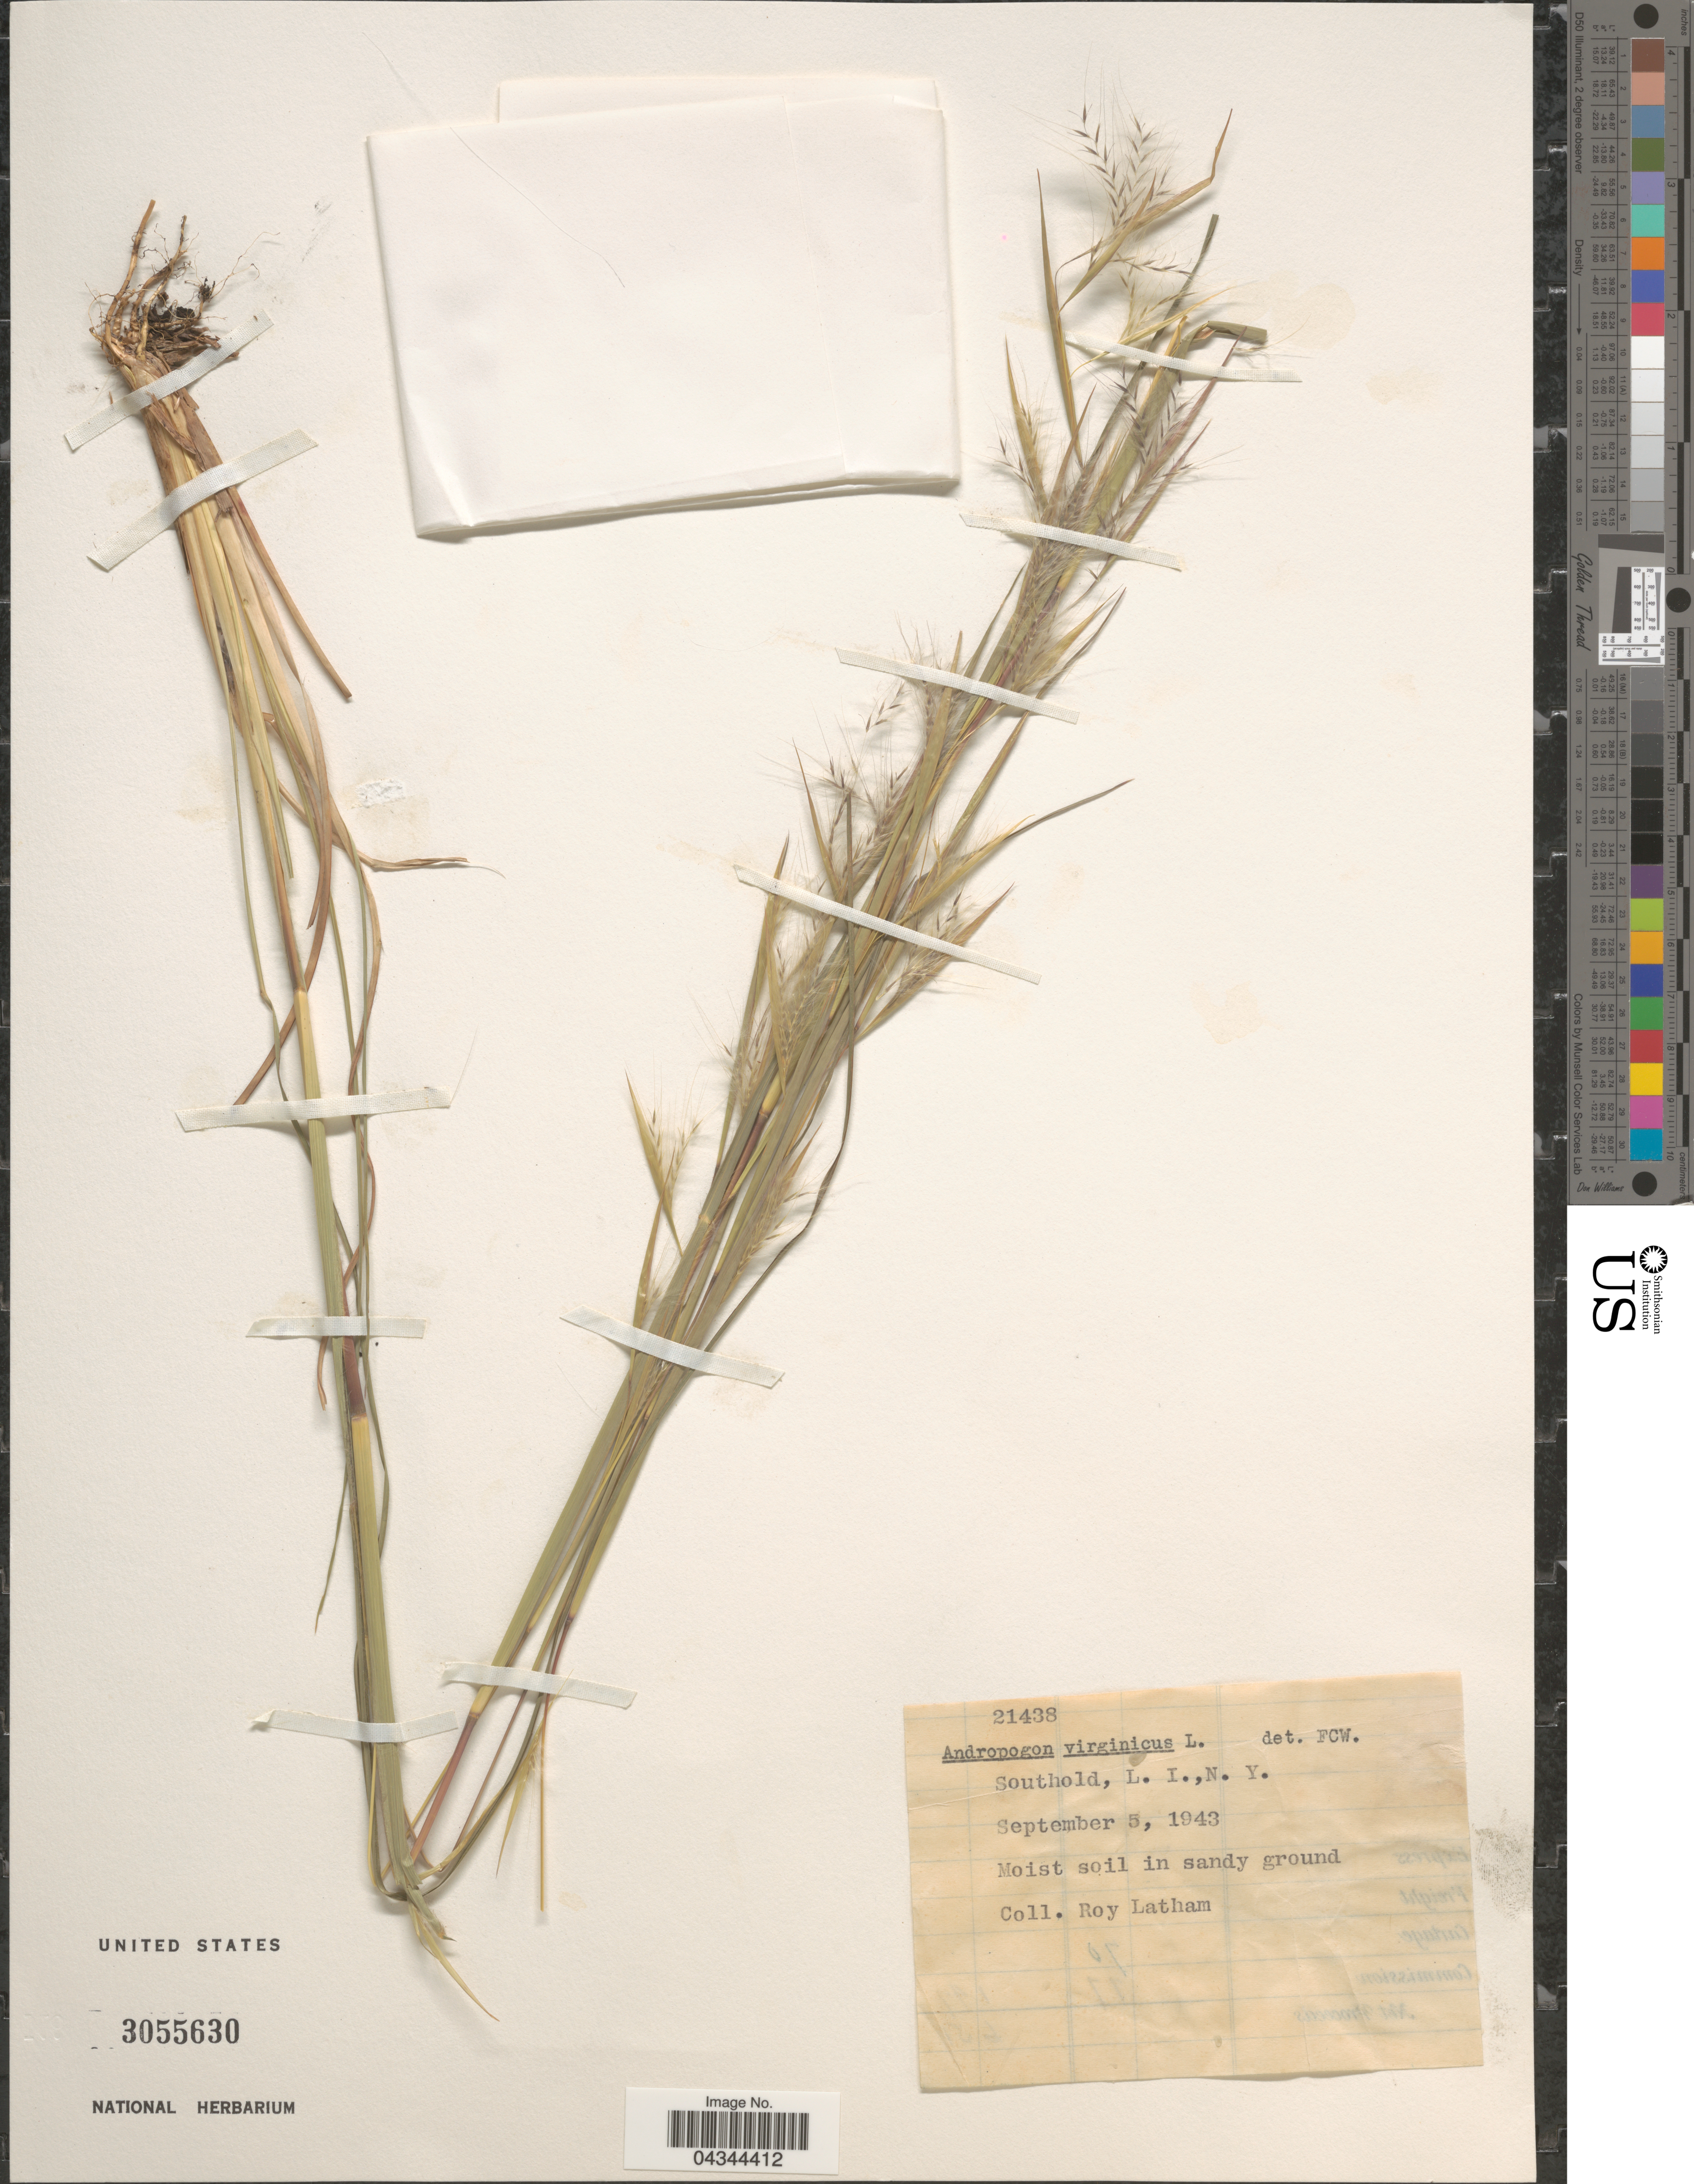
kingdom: Plantae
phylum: Tracheophyta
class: Liliopsida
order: Poales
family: Poaceae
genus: Andropogon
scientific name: Andropogon virginicus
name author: L.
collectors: R. Latham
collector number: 21438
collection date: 1943-09-05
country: United States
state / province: New York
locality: Southold, L. I.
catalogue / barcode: US 3055630